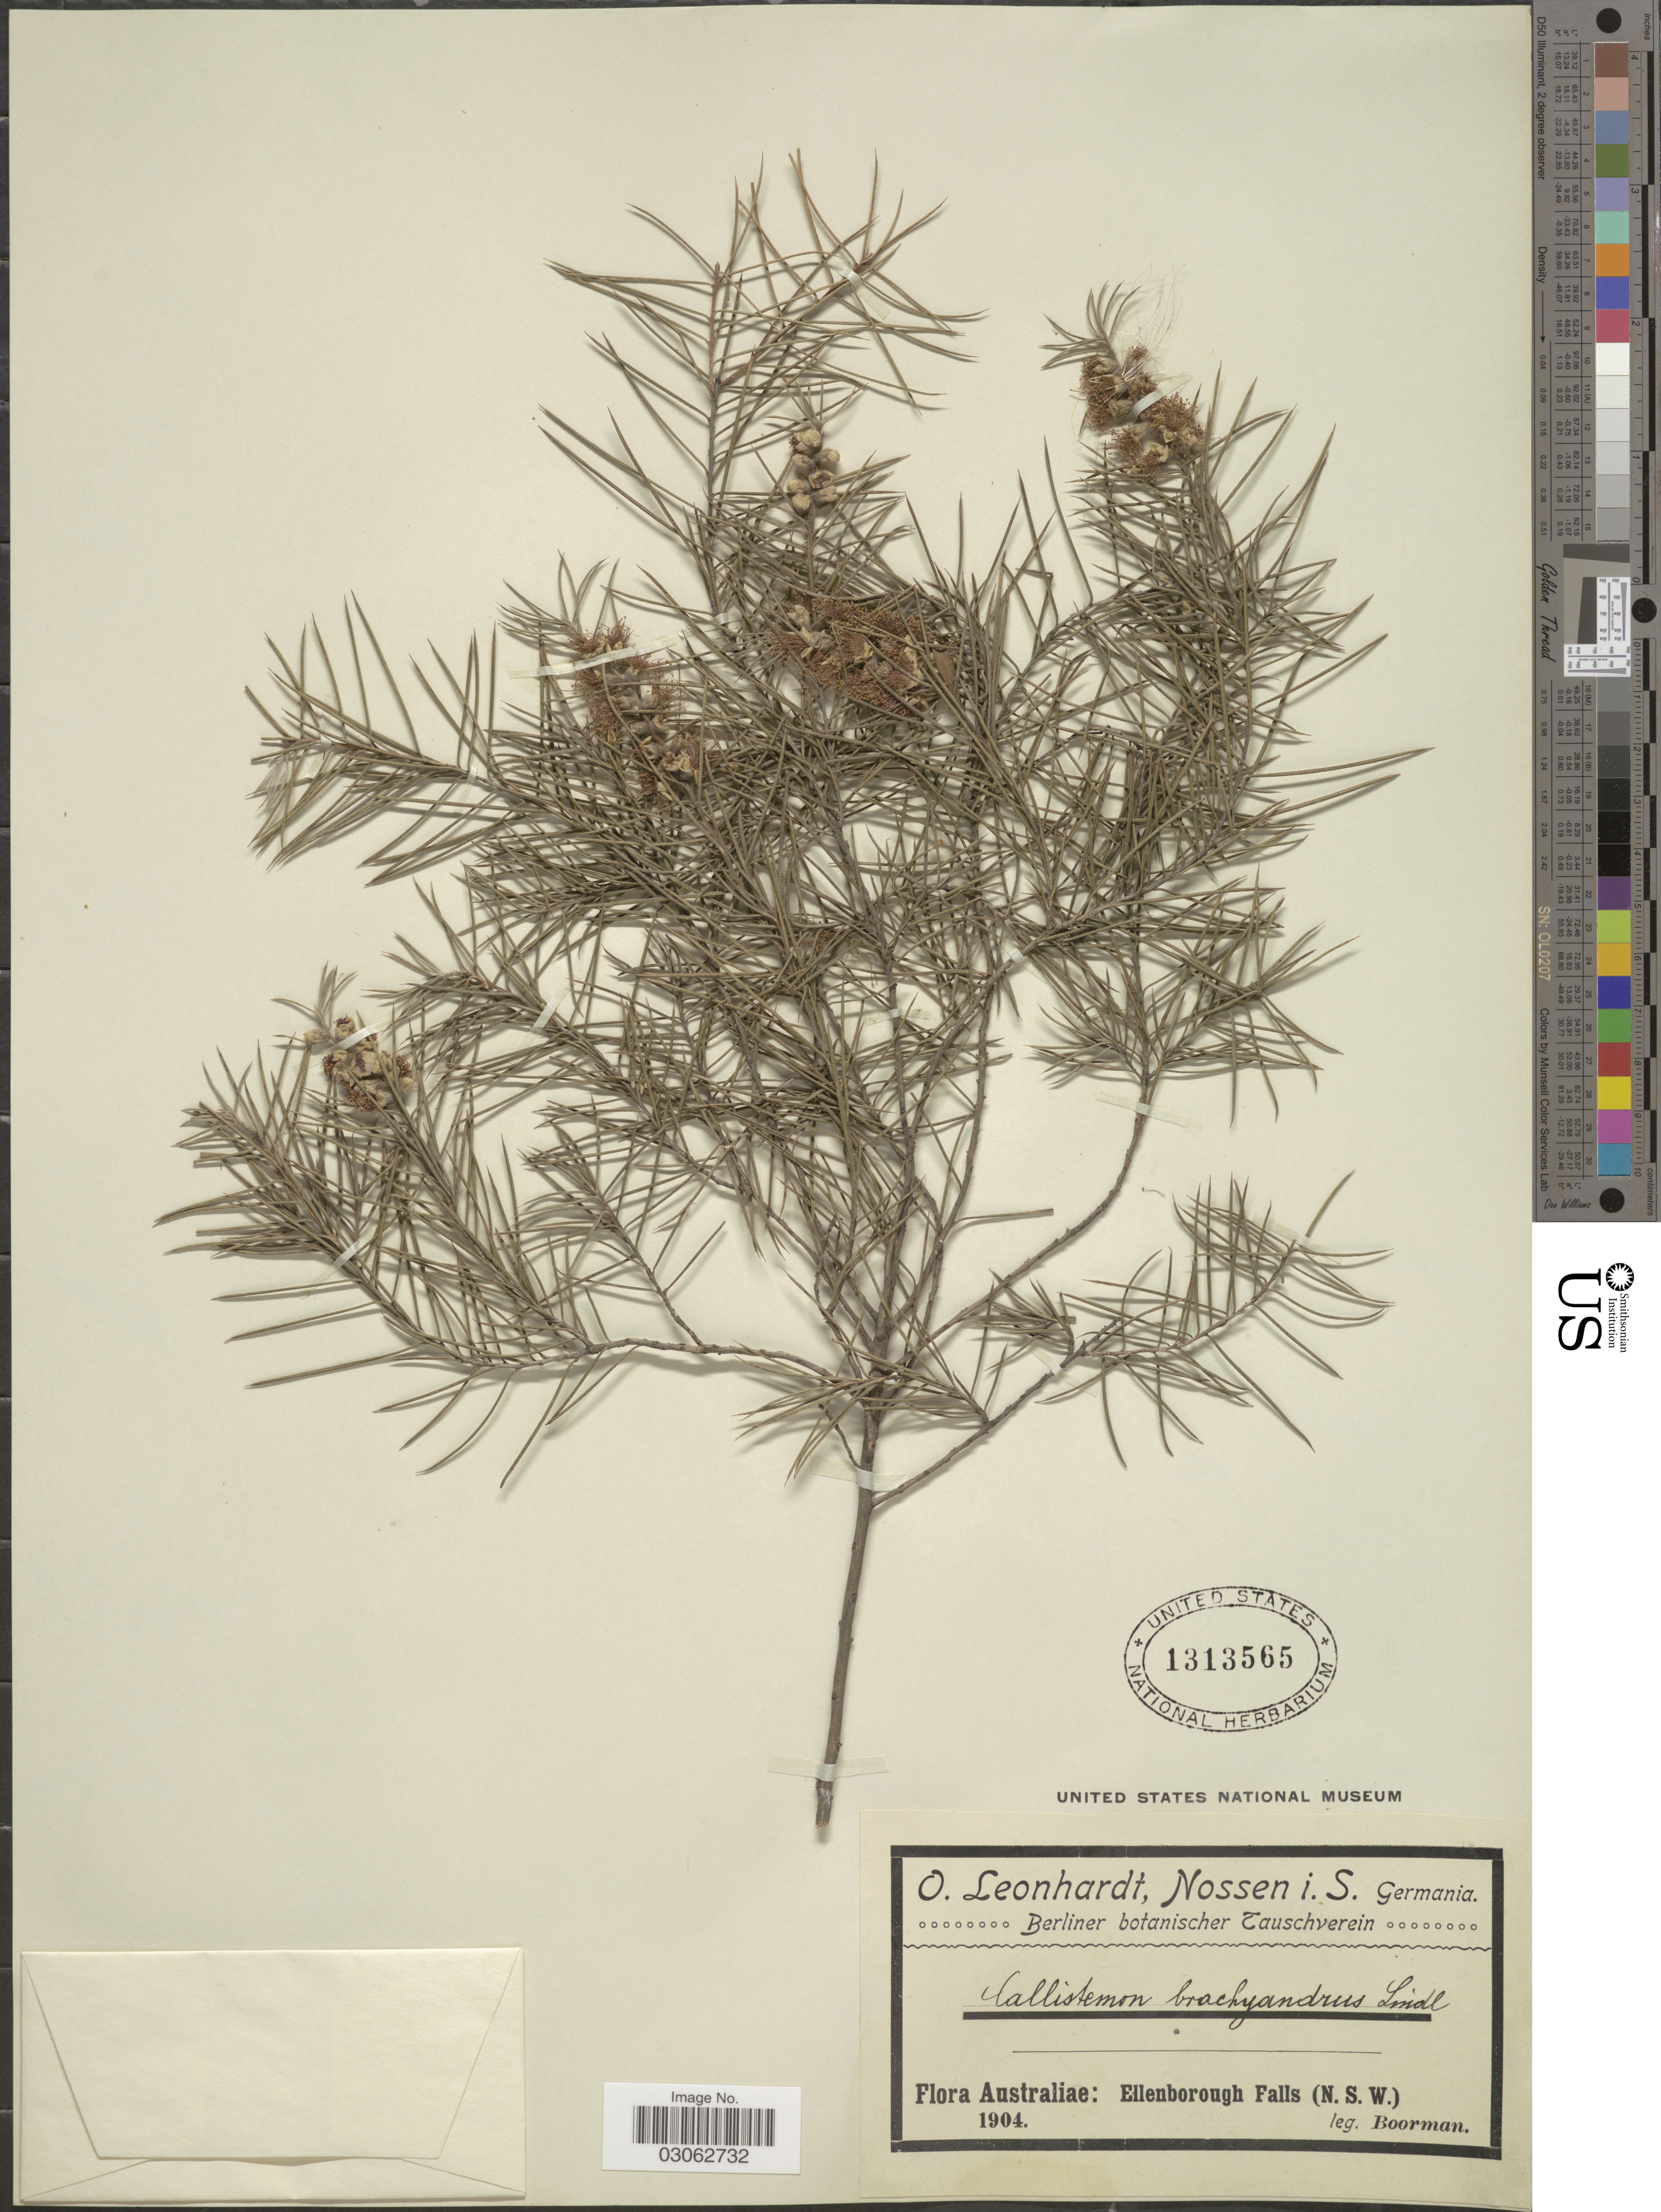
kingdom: Plantae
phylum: Tracheophyta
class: Magnoliopsida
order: Myrtales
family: Myrtaceae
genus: Callistemon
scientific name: Callistemon brachyandrus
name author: Lindl.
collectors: -. Boorman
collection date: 1904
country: Australia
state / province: New South Wales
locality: Australiae: Ellenborough Falls (N.S.W.)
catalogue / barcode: US 1313565